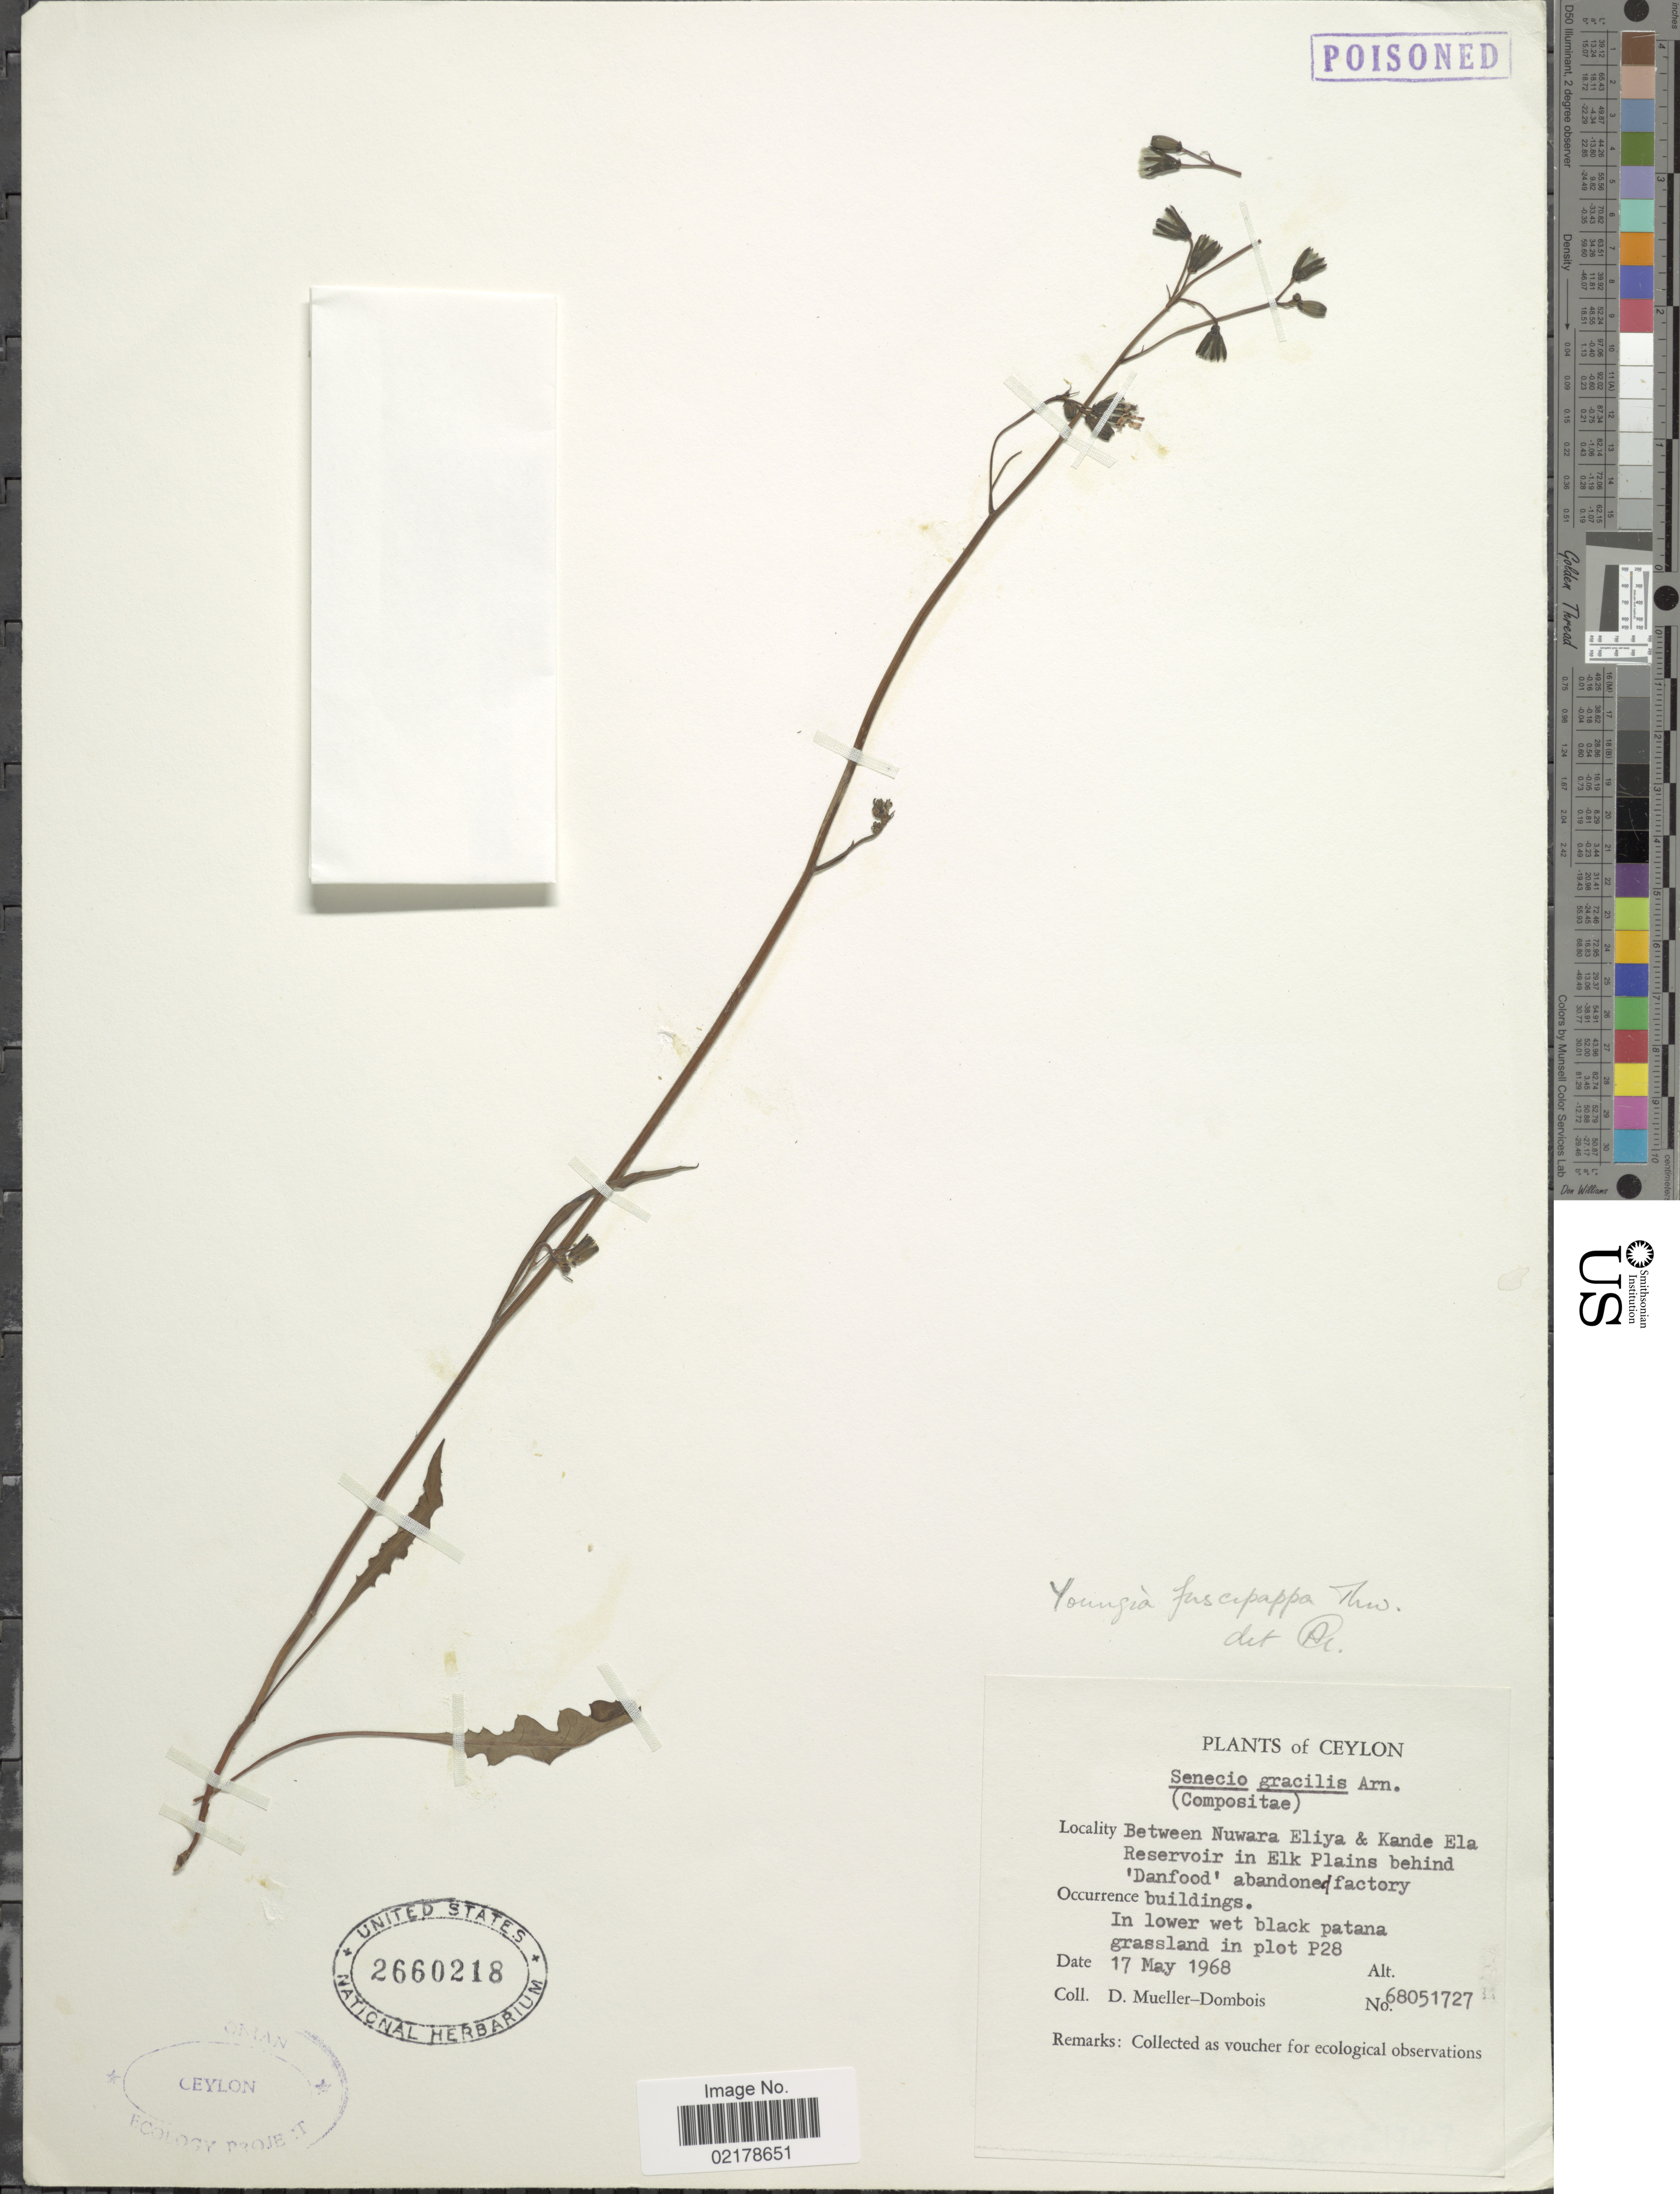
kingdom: Plantae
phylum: Tracheophyta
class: Magnoliopsida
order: Asterales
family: Asteraceae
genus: Youngia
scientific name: Youngia fuscipappa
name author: Thwaites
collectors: D. Mueller-Dombois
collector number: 68051727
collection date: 1968-05-17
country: Sri Lanka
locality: Ceylon. Between Nuwara Eliya & Kande Ela Reservoir in Elk Plains behind 'Danfood' abandoned factory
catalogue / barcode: US 2660218